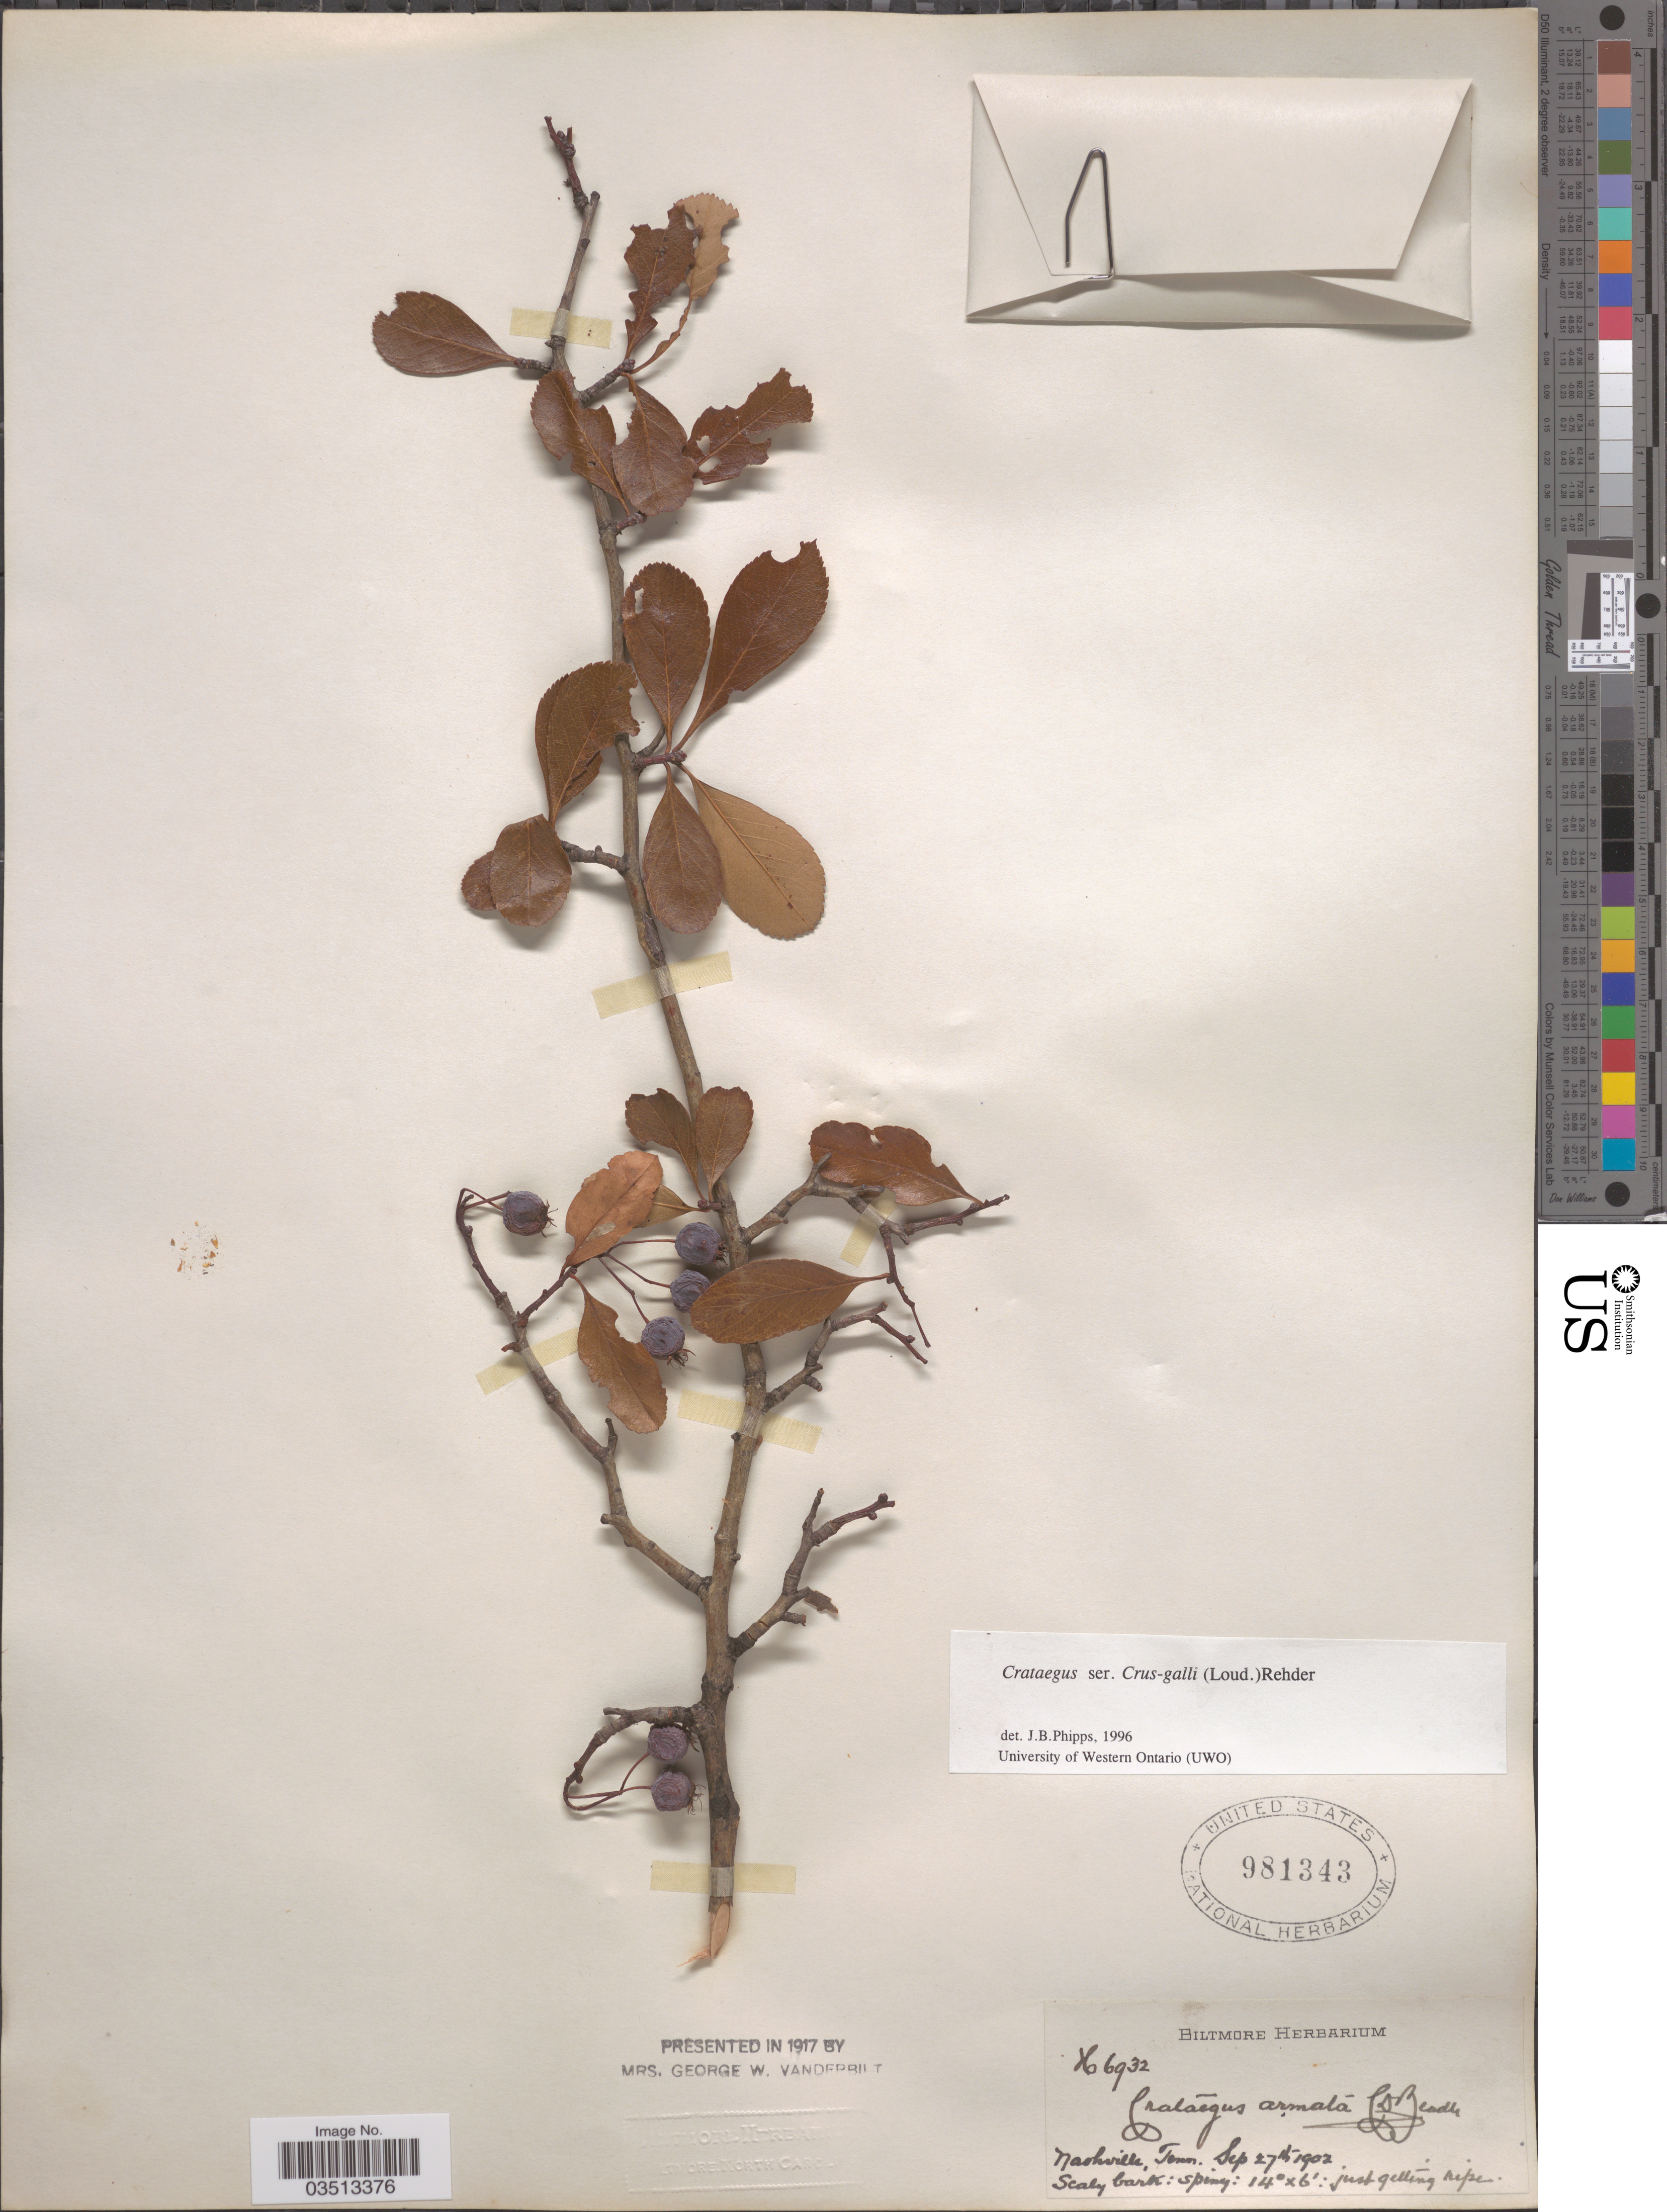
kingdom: Plantae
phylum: Tracheophyta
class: Magnoliopsida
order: Rosales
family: Rosaceae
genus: Crataegus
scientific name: Crataegus armata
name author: Beadle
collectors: ex herb. Biltmore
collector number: H6932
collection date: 1902-09-27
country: United States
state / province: Tennessee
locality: Nashville.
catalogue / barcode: US 981343